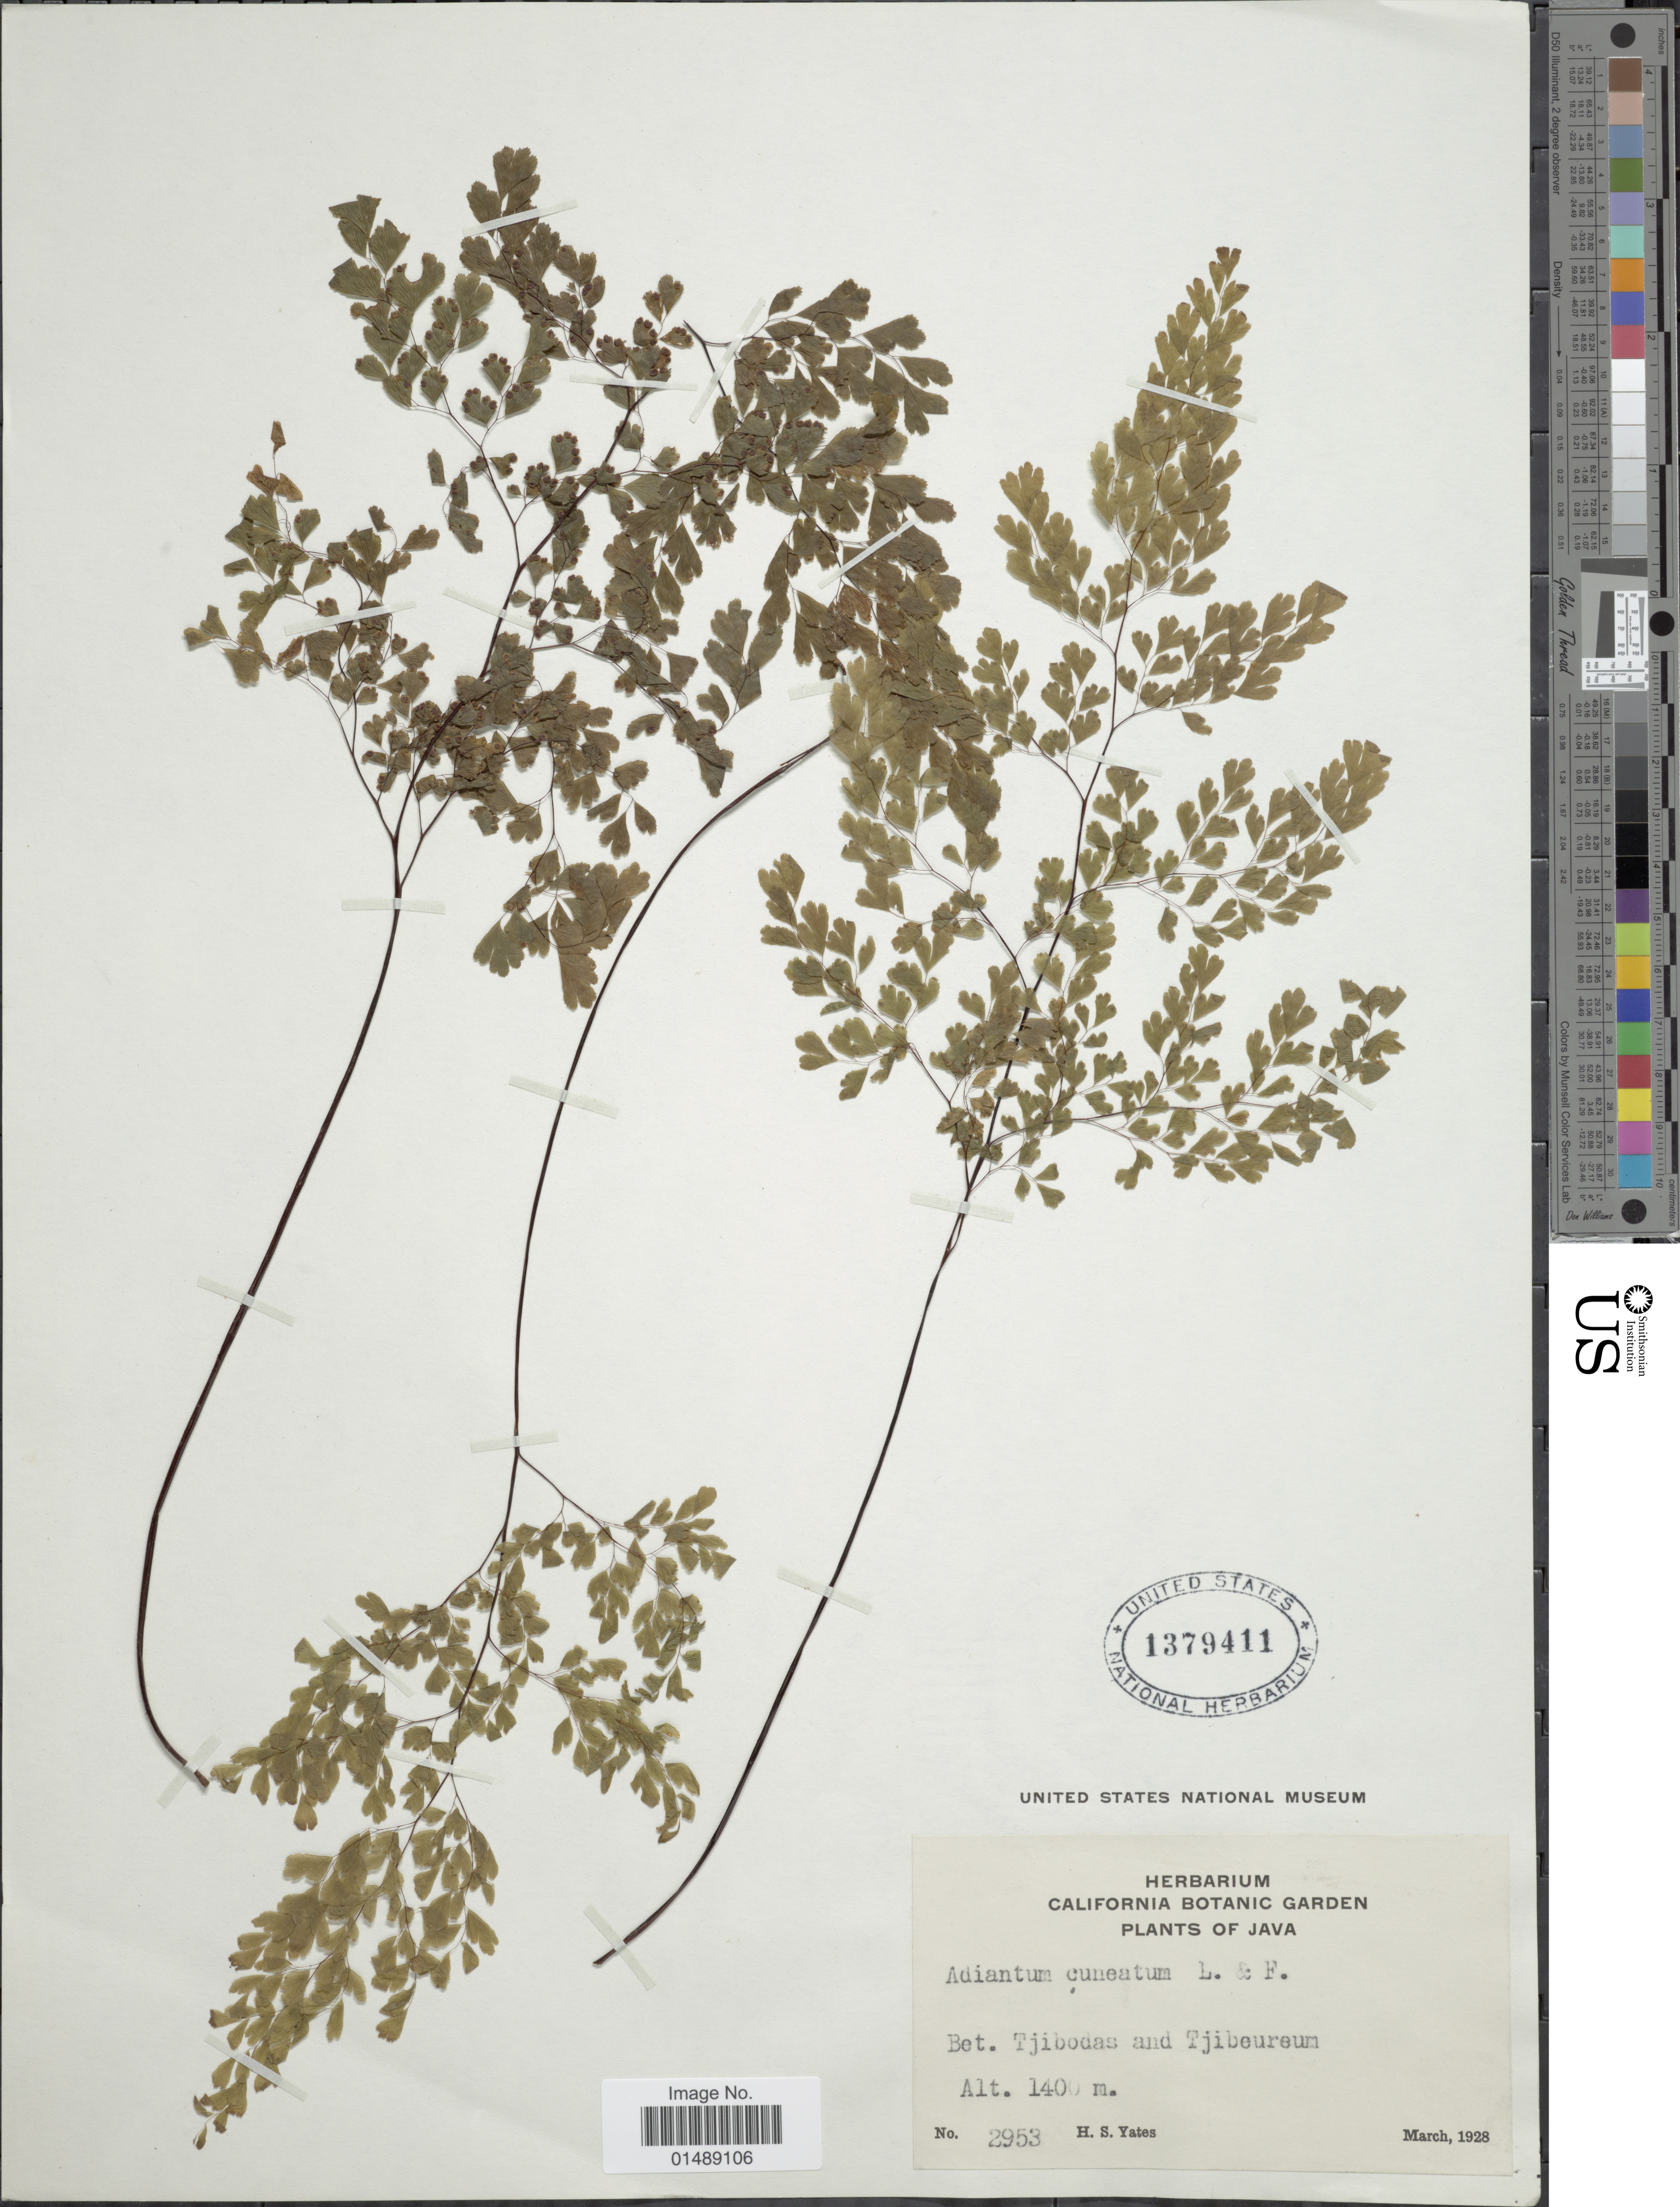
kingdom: Plantae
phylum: Tracheophyta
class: Polypodiopsida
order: Polypodiales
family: Pteridaceae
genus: Adiantum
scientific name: Adiantum raddianum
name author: C. Presl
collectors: H. S. Yates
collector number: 2953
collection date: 1928-03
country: Indonesia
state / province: Java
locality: Bet. Tjibodas and Tjibeureum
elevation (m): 1400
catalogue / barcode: US 1379411